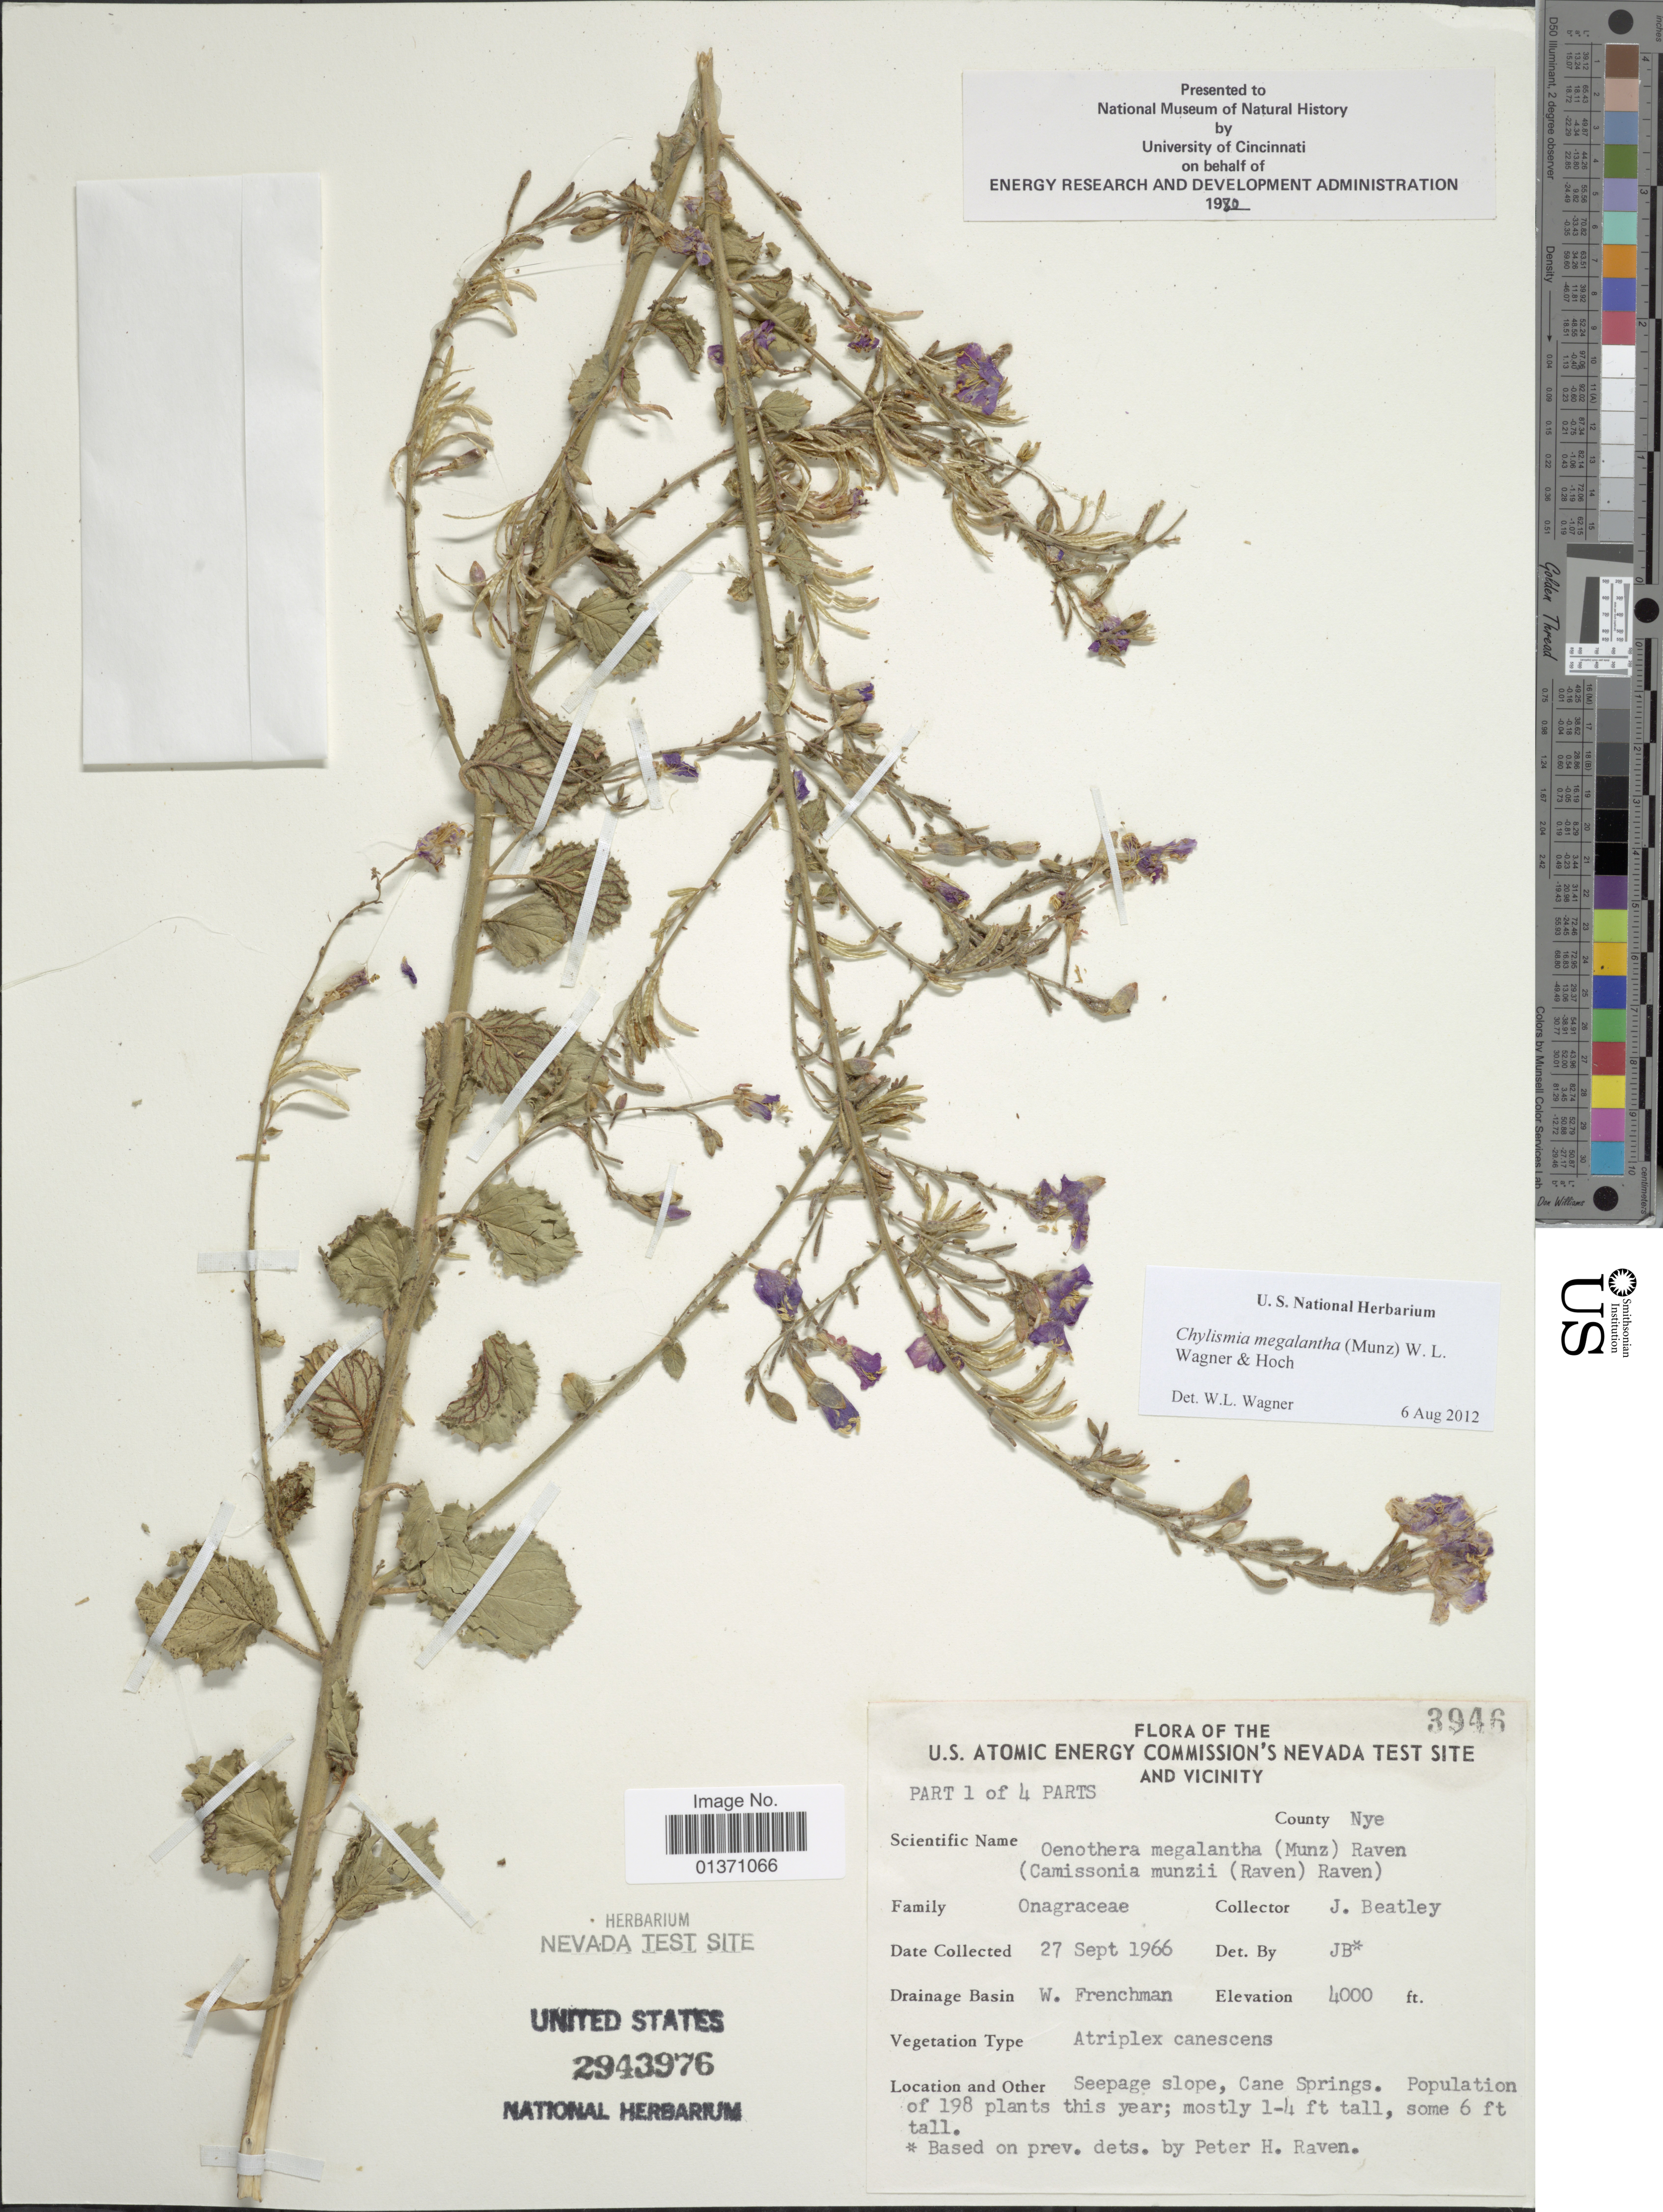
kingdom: Plantae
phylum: Tracheophyta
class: Magnoliopsida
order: Myrtales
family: Onagraceae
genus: Chylismia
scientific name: Chylismia megalantha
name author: (Munz) W.L. Wagner & Hoch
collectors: J. C. Beatley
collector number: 3946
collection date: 1966-09-27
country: United States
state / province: Nevada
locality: U. S. Atomic Energy Commission's Nevada Test Site and Vicinity, W. Frenchman, Seepage slope, Cane Springs, County Nye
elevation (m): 1219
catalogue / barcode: US 2943976